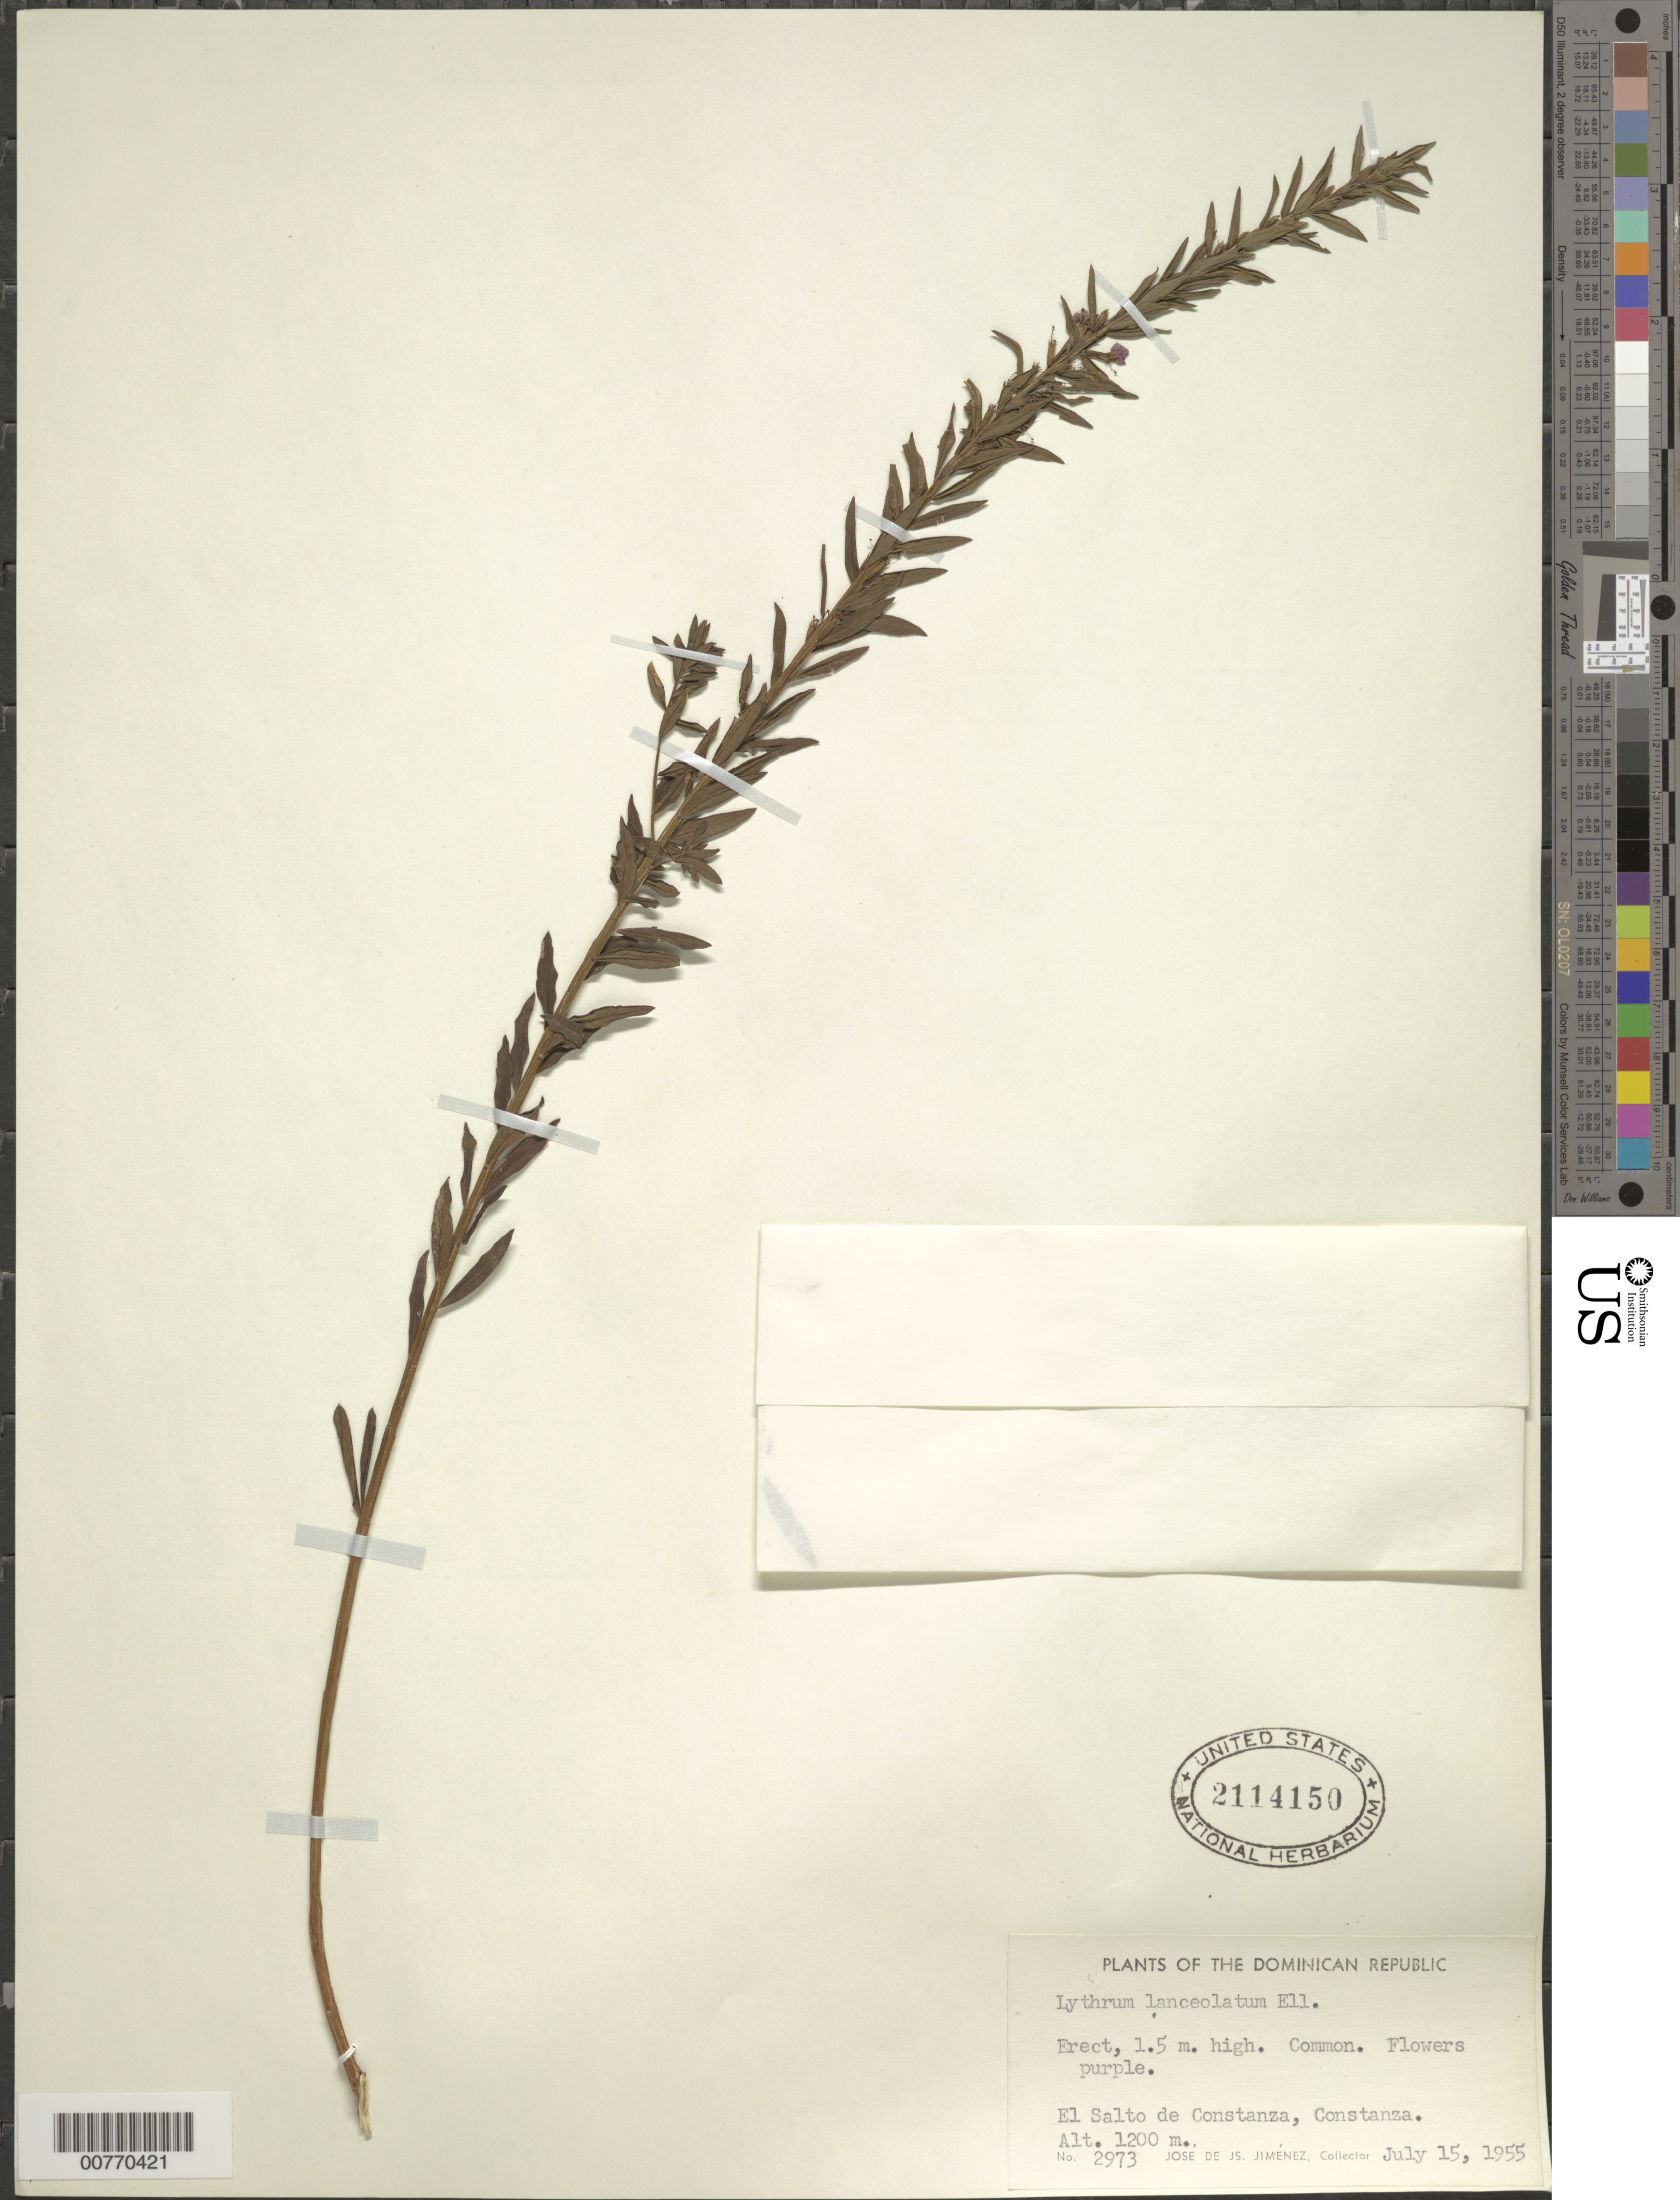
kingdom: Plantae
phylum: Tracheophyta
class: Magnoliopsida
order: Myrtales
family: Lythraceae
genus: Lythrum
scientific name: Lythrum lanceolatum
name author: Elliott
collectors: J. J. Jiménez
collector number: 2973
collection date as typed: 15 Jul 1955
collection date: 1955-07-15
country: Dominican Republic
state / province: La Vega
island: Hispaniola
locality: Constanza, El Salto de Constanza.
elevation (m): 1200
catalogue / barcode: US 2114150